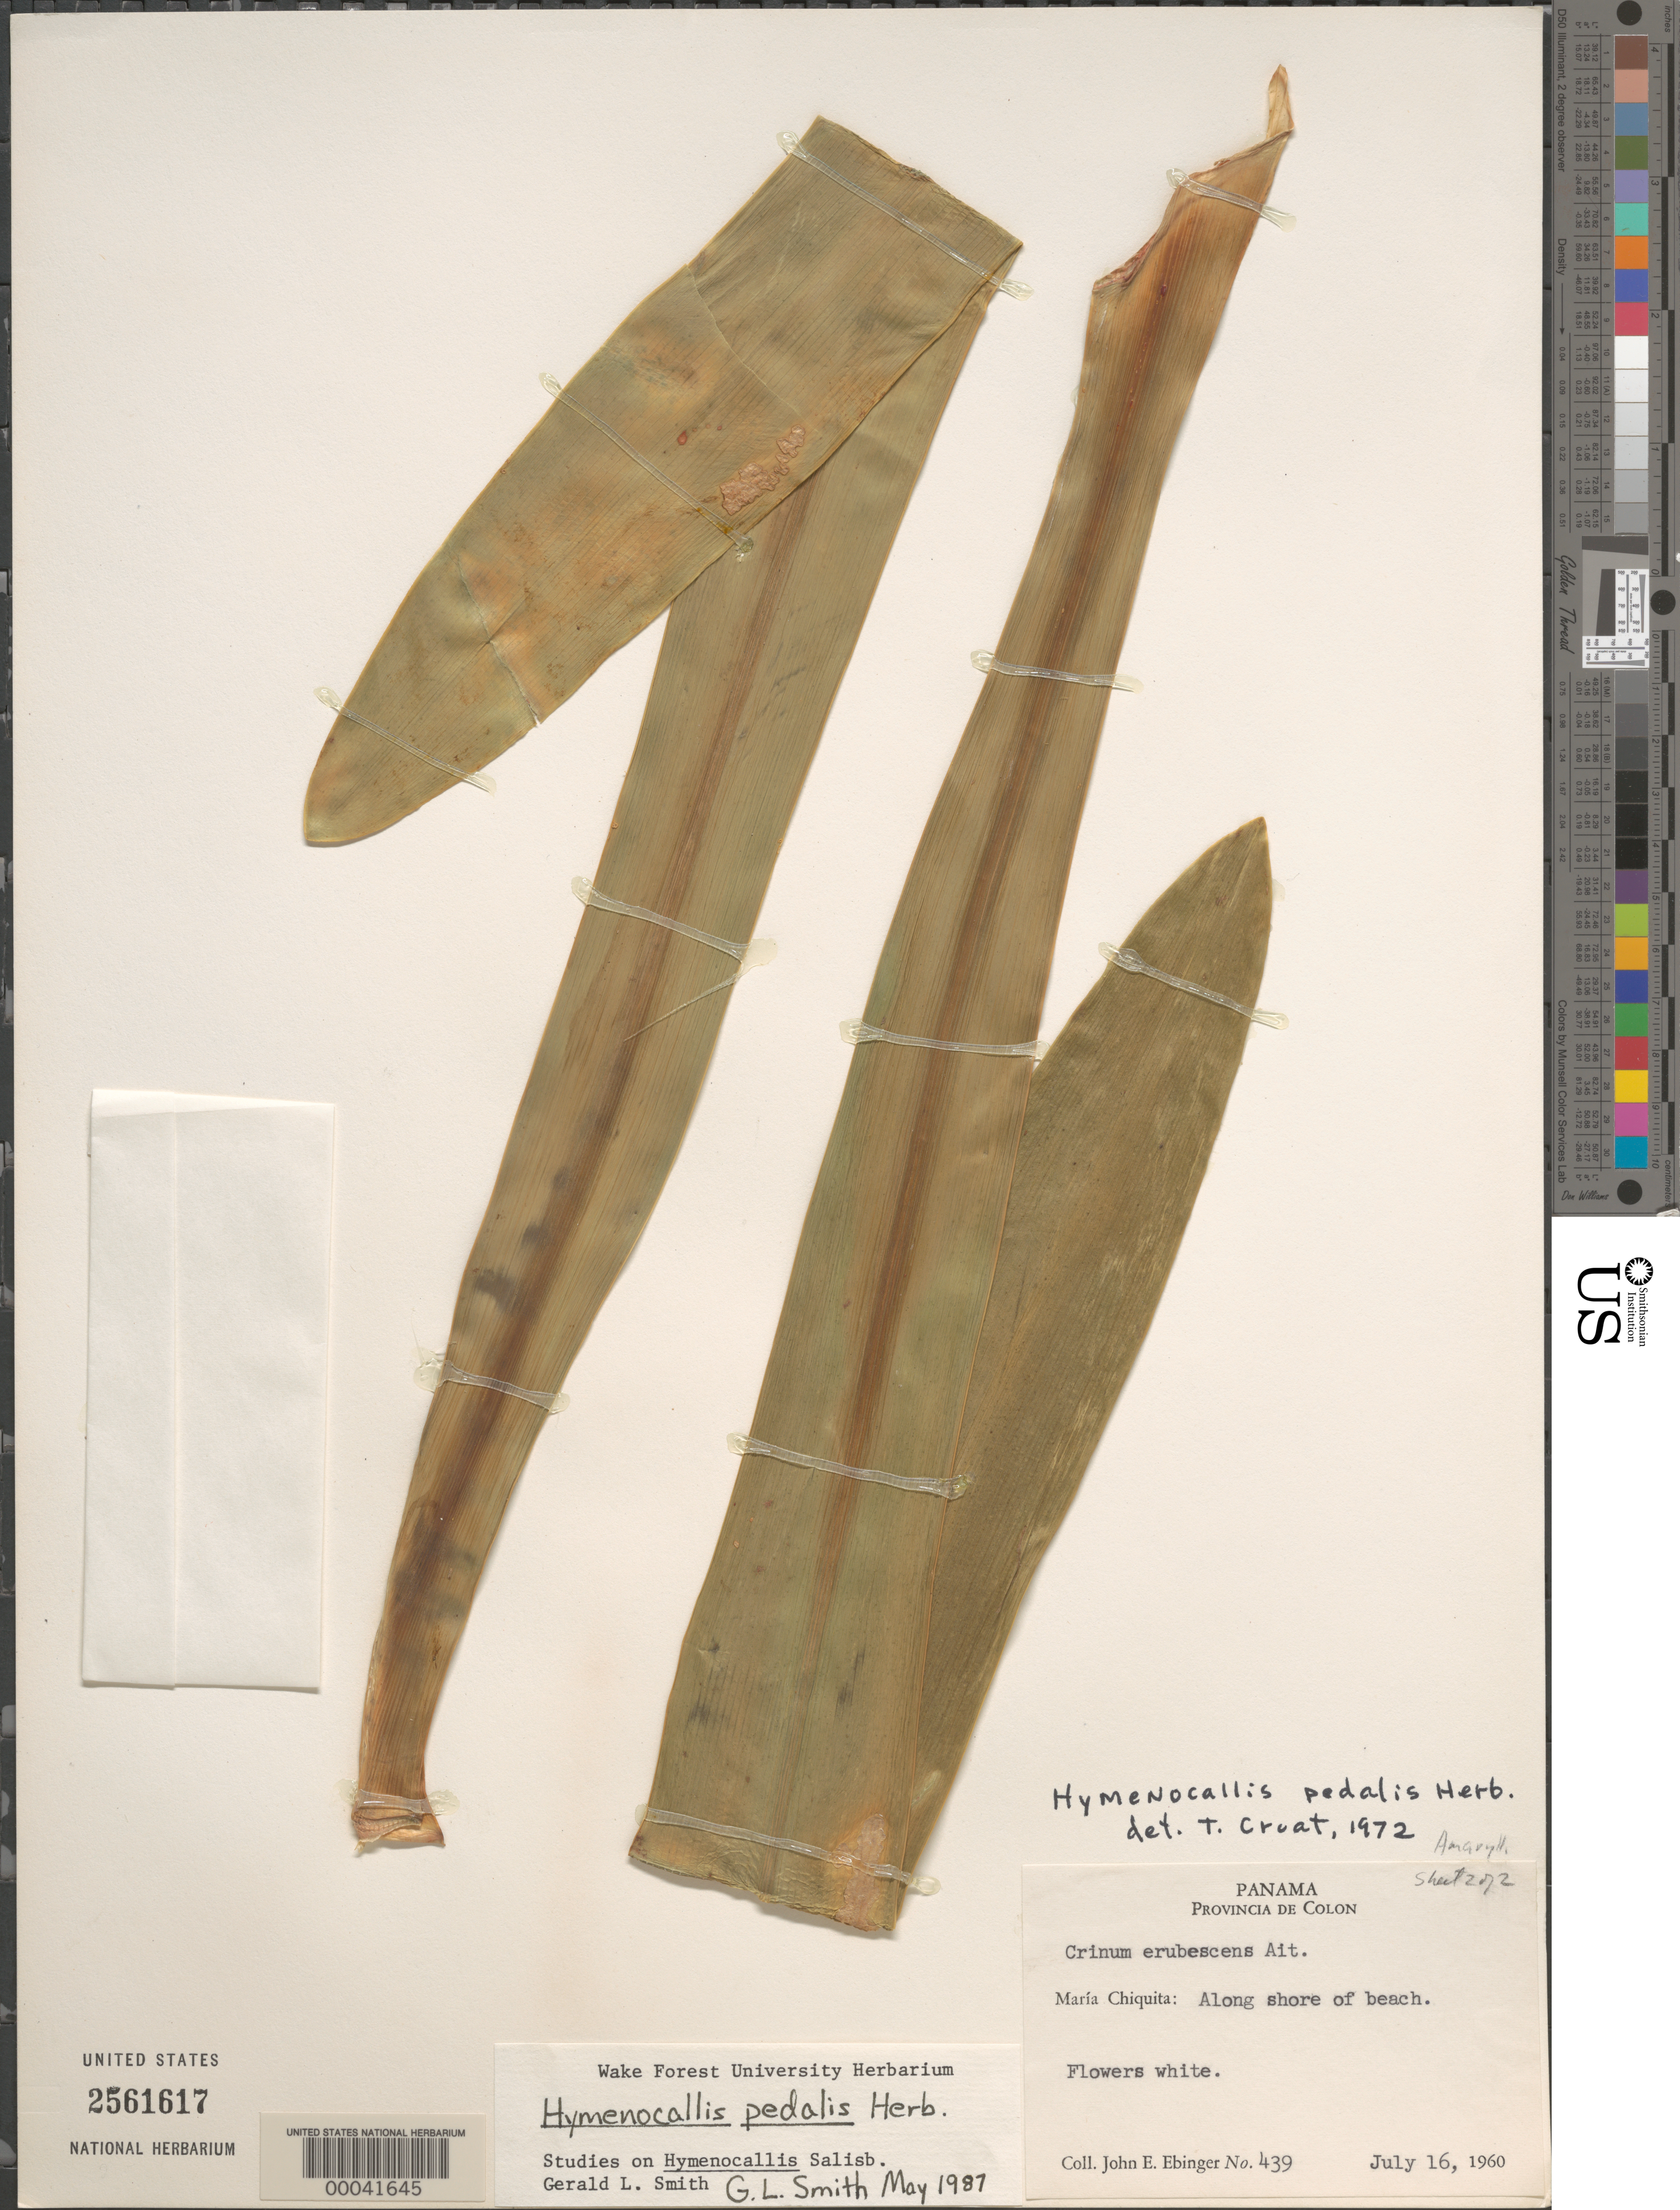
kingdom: Plantae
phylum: Tracheophyta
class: Liliopsida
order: Asparagales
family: Amaryllidaceae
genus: Hymenocallis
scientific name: Hymenocallis pedalis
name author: Herb.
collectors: J. Ebinger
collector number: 439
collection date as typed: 16 Jul 1960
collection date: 1960-07-16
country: Panama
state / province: Colón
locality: Maria Chiquita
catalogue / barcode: US 2561617